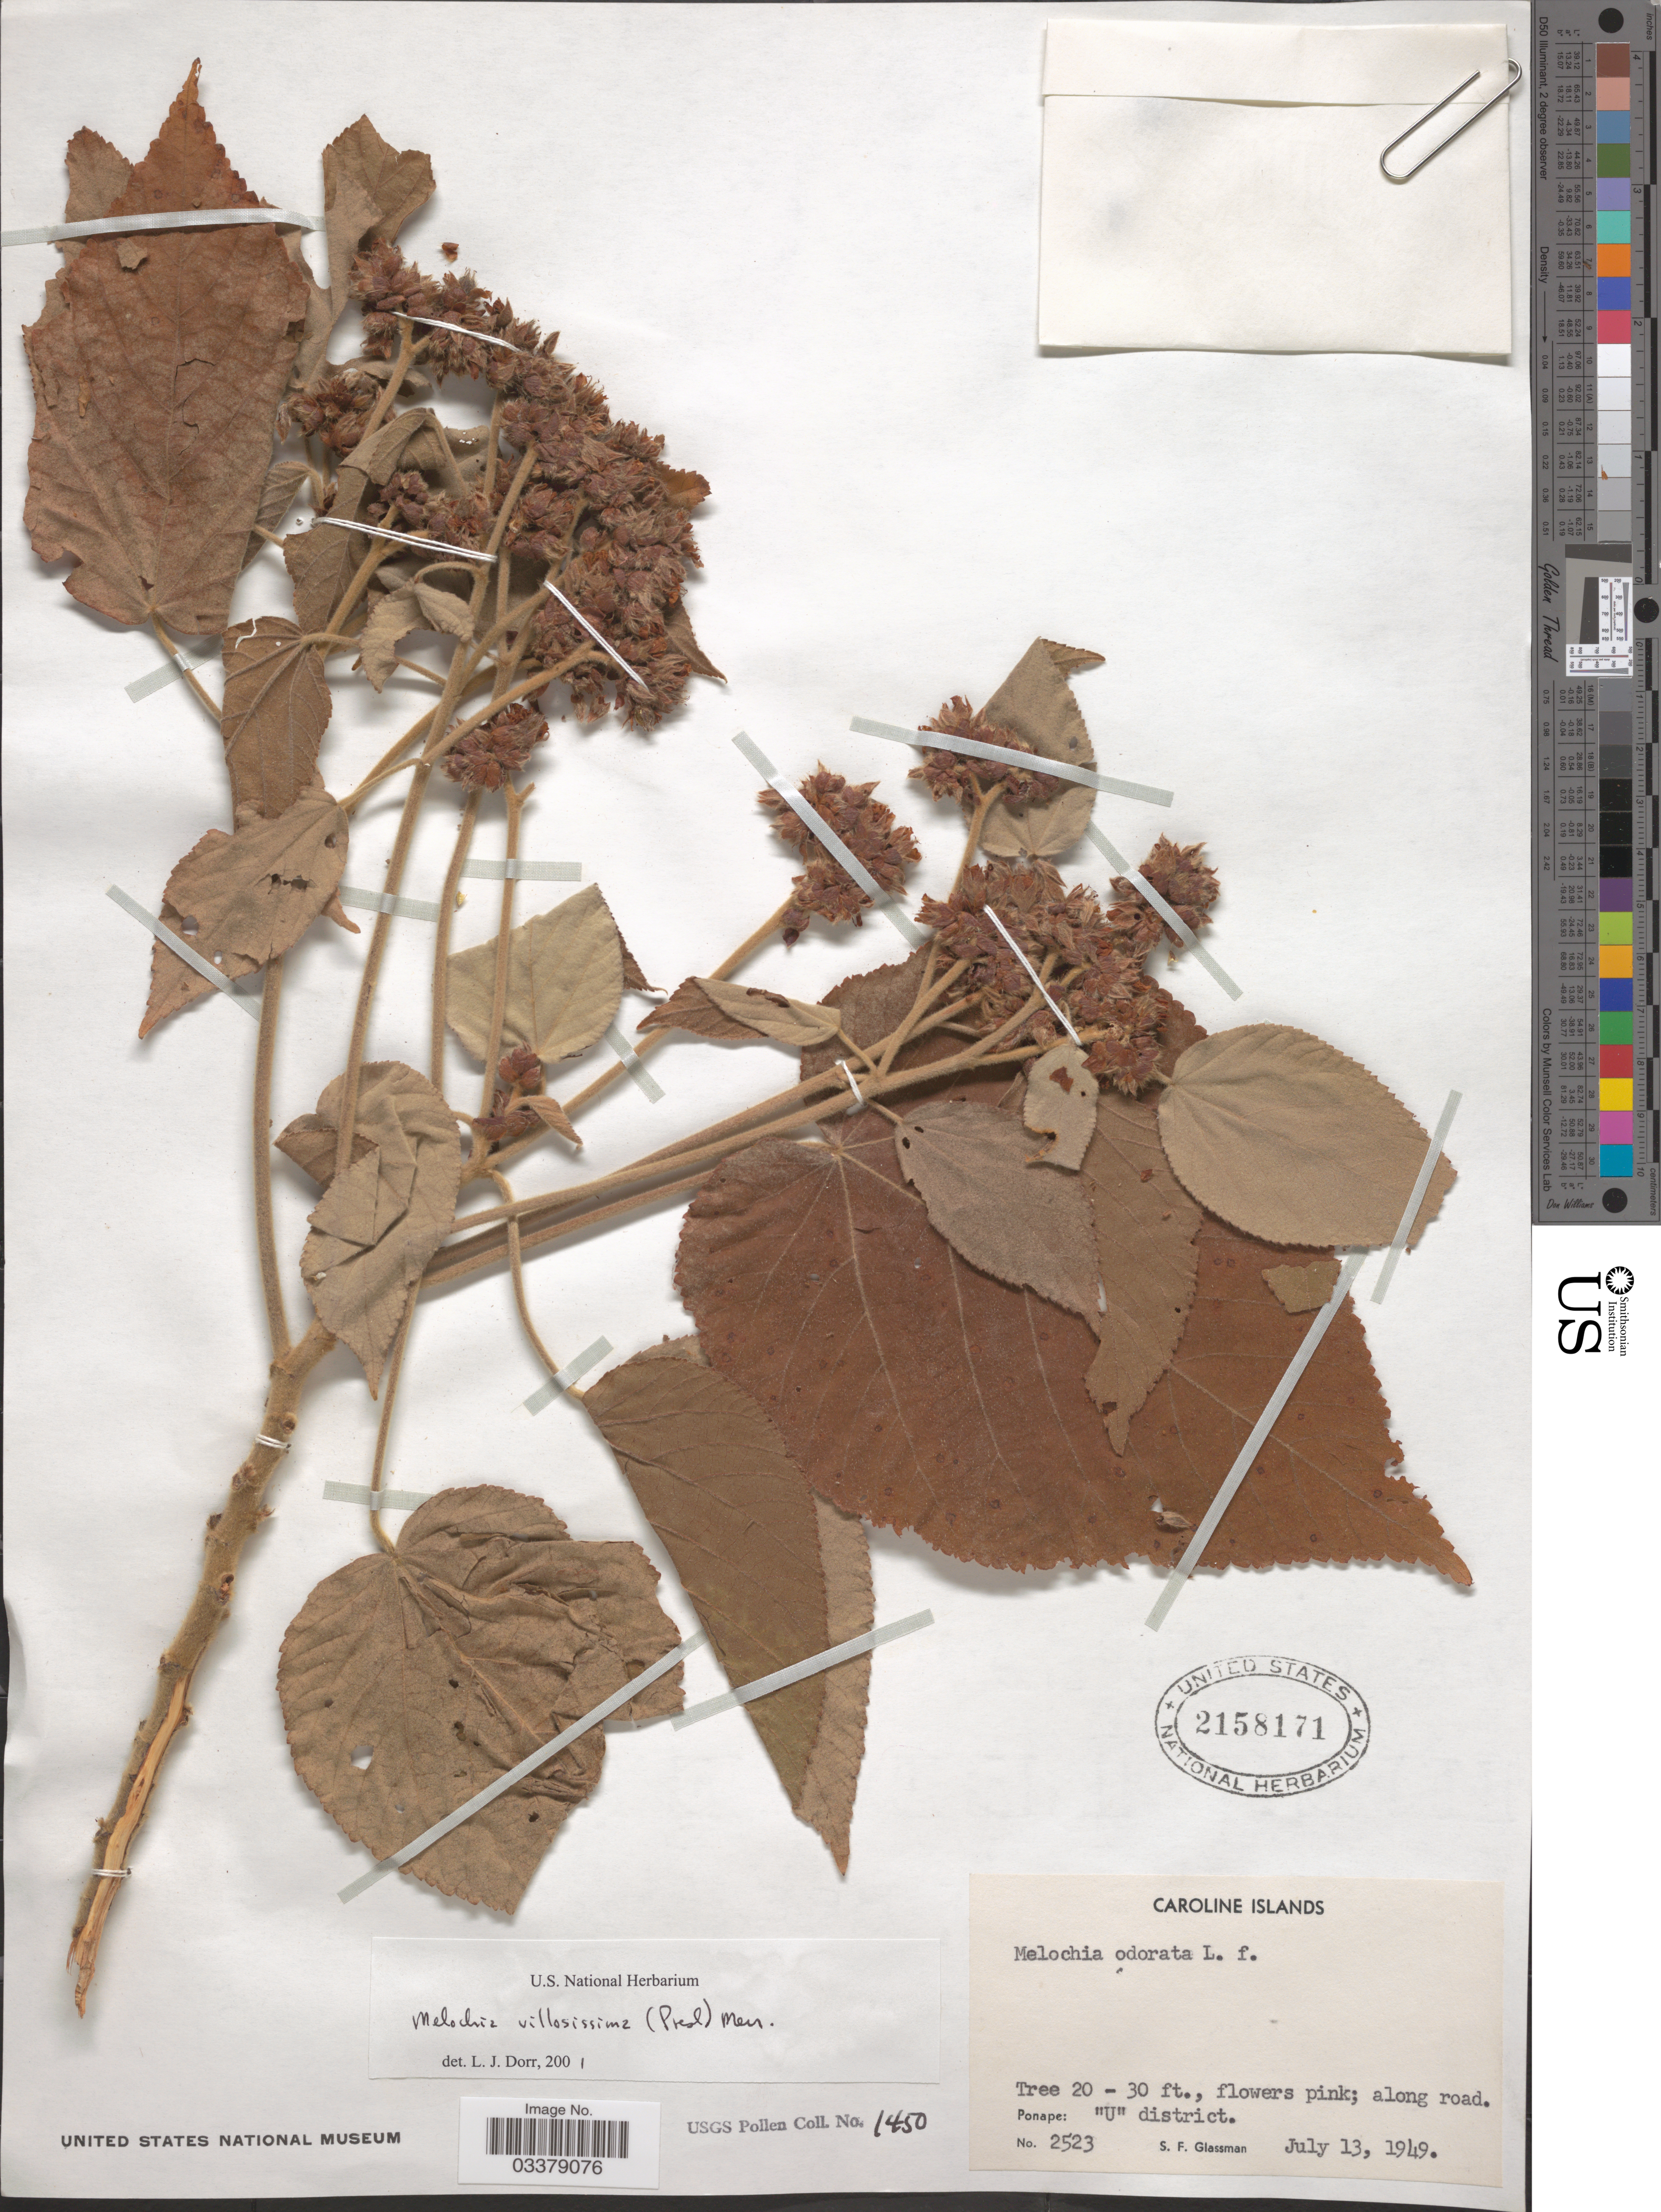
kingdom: Plantae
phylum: Tracheophyta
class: Magnoliopsida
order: Malvales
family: Malvaceae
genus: Melochia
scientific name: Melochia villosissima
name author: (C. Presl) Merr.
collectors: S. F. Glassman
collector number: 2523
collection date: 1949-07-13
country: Micronesia, Federated States of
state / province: Pohnpei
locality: Caroline Islands. Ponape: "U" district.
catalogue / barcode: US 2158171